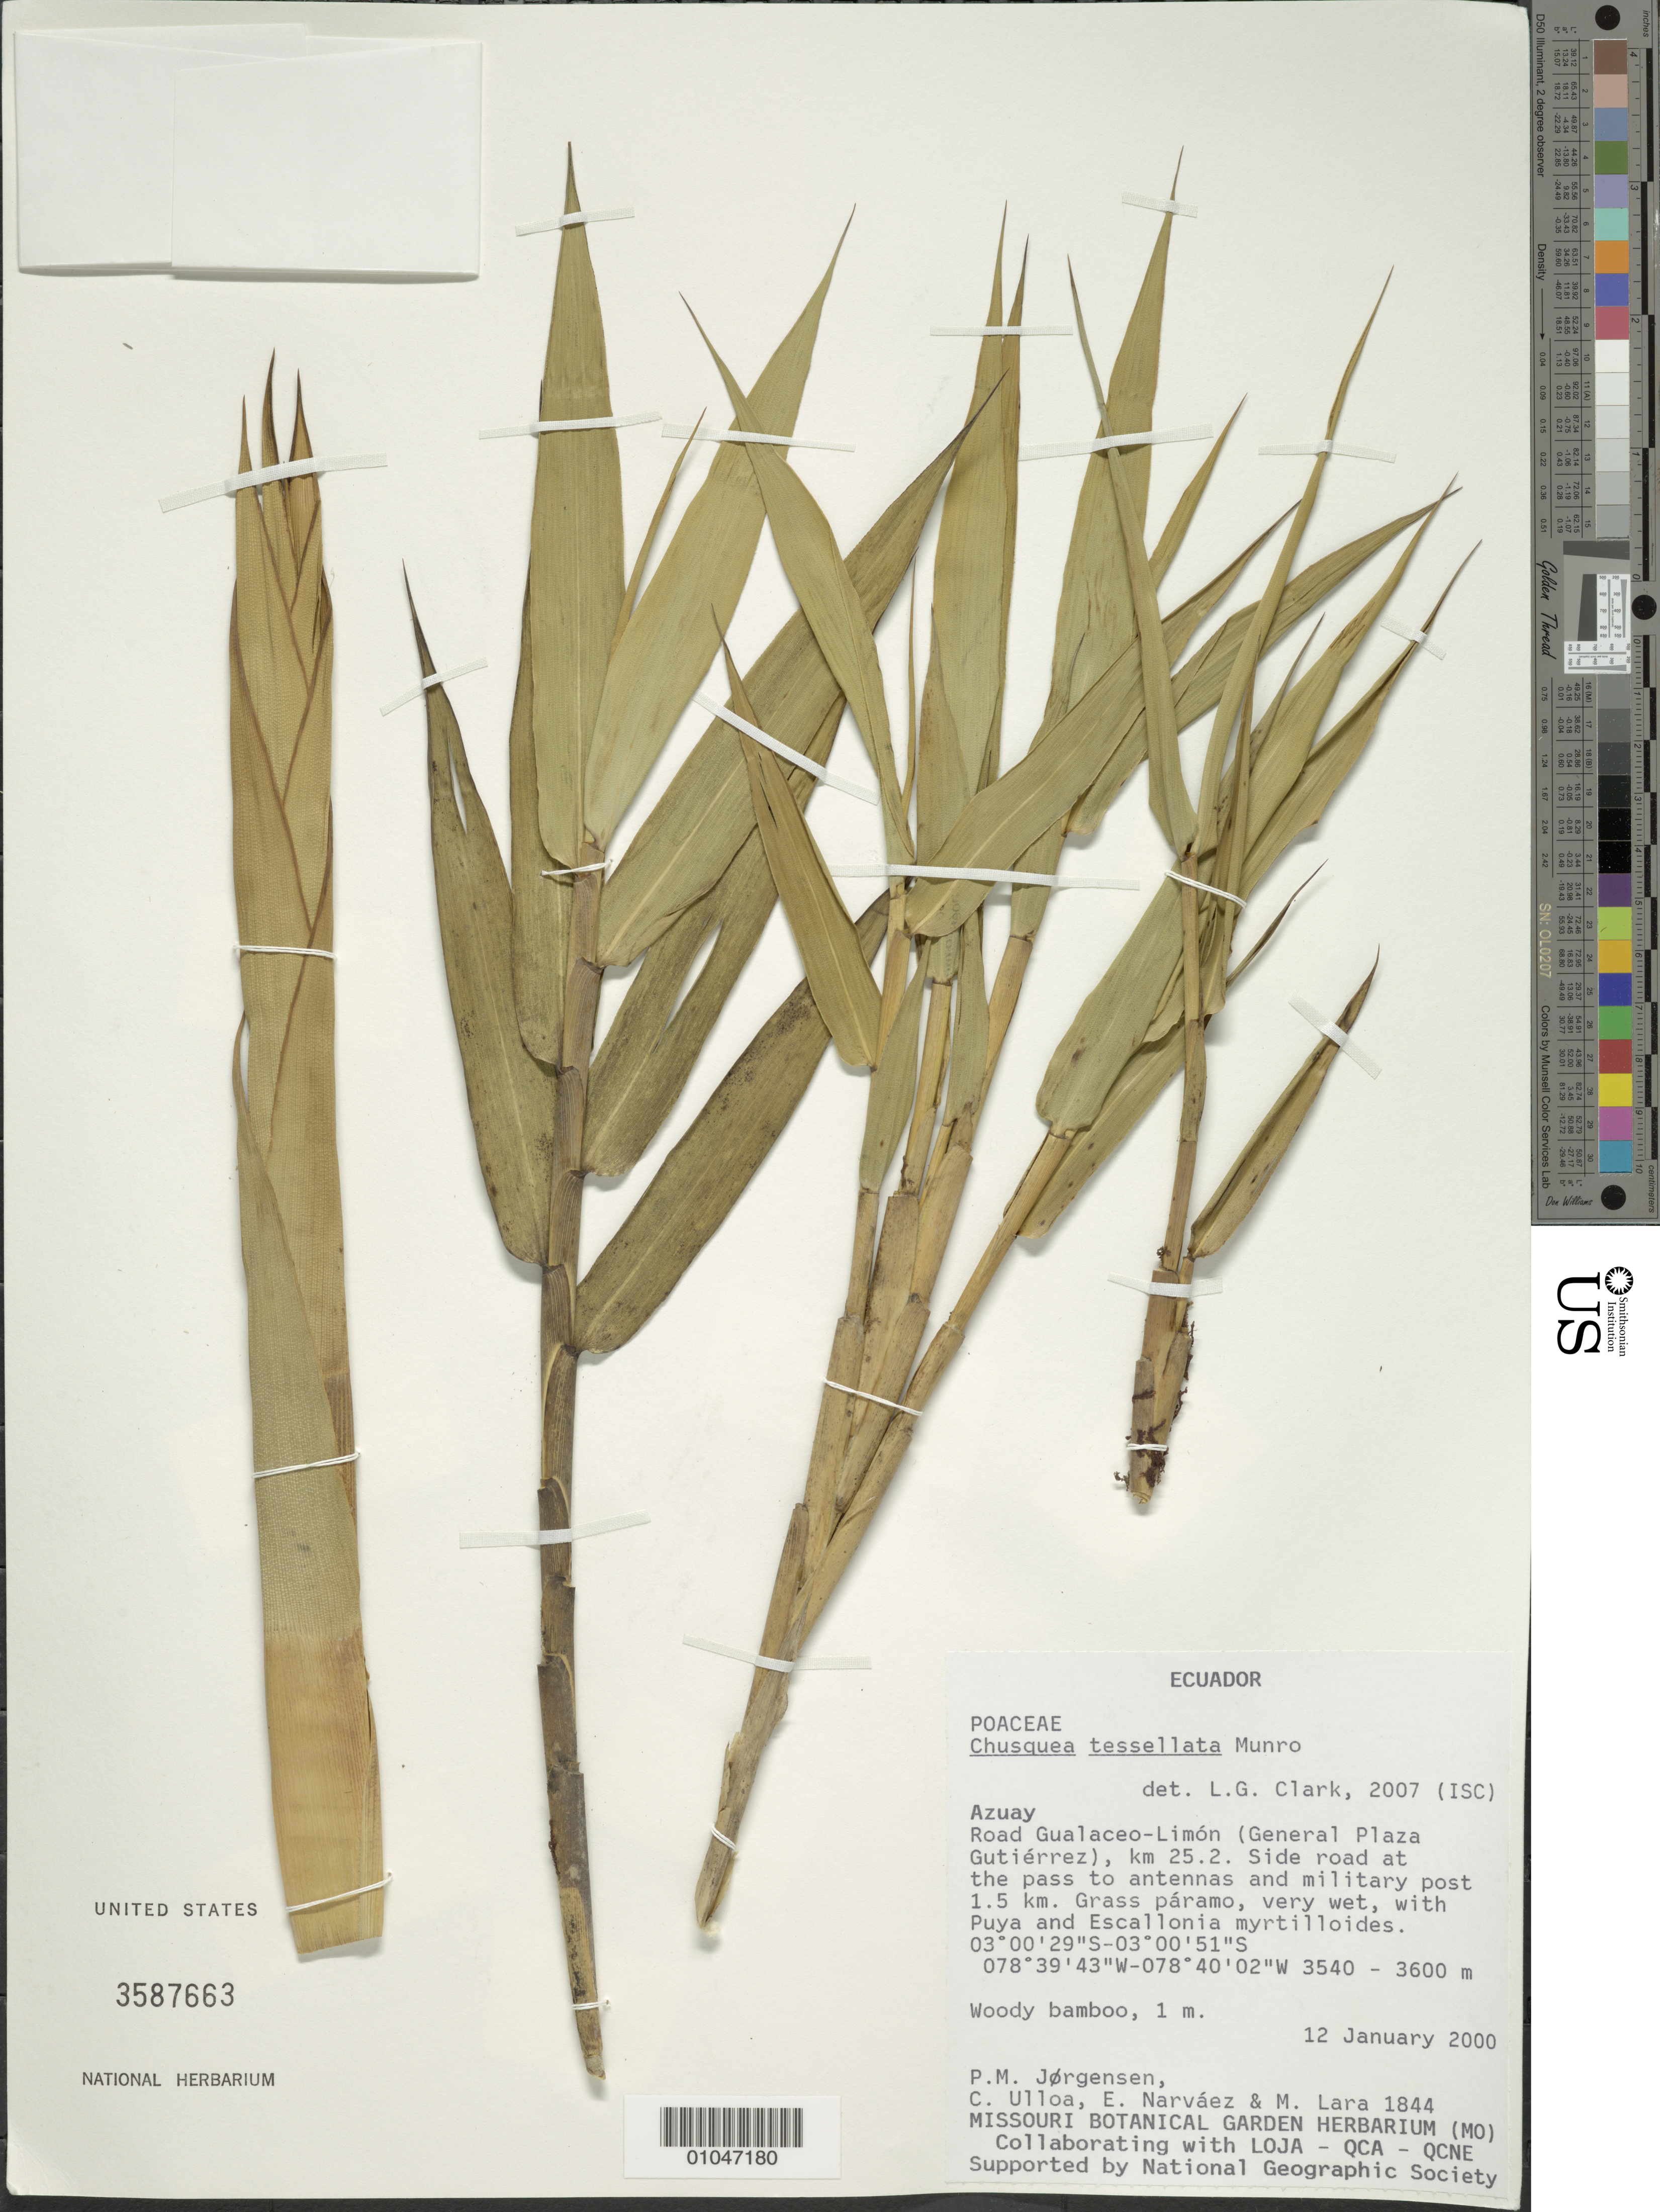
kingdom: Plantae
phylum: Tracheophyta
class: Liliopsida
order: Poales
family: Poaceae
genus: Chusquea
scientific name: Chusquea tessellata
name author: Munro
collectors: P. M. Jørgensen, C. Ulloa, E. Narváez & M. Lara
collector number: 1844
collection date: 2000-01-12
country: Ecuador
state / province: Azuay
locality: Road Gualaceo-Limon (General Plaza Gutierrez), km 25.2, side road at the pass to antennas and military post 1.5 km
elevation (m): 3540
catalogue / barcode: US 3587663